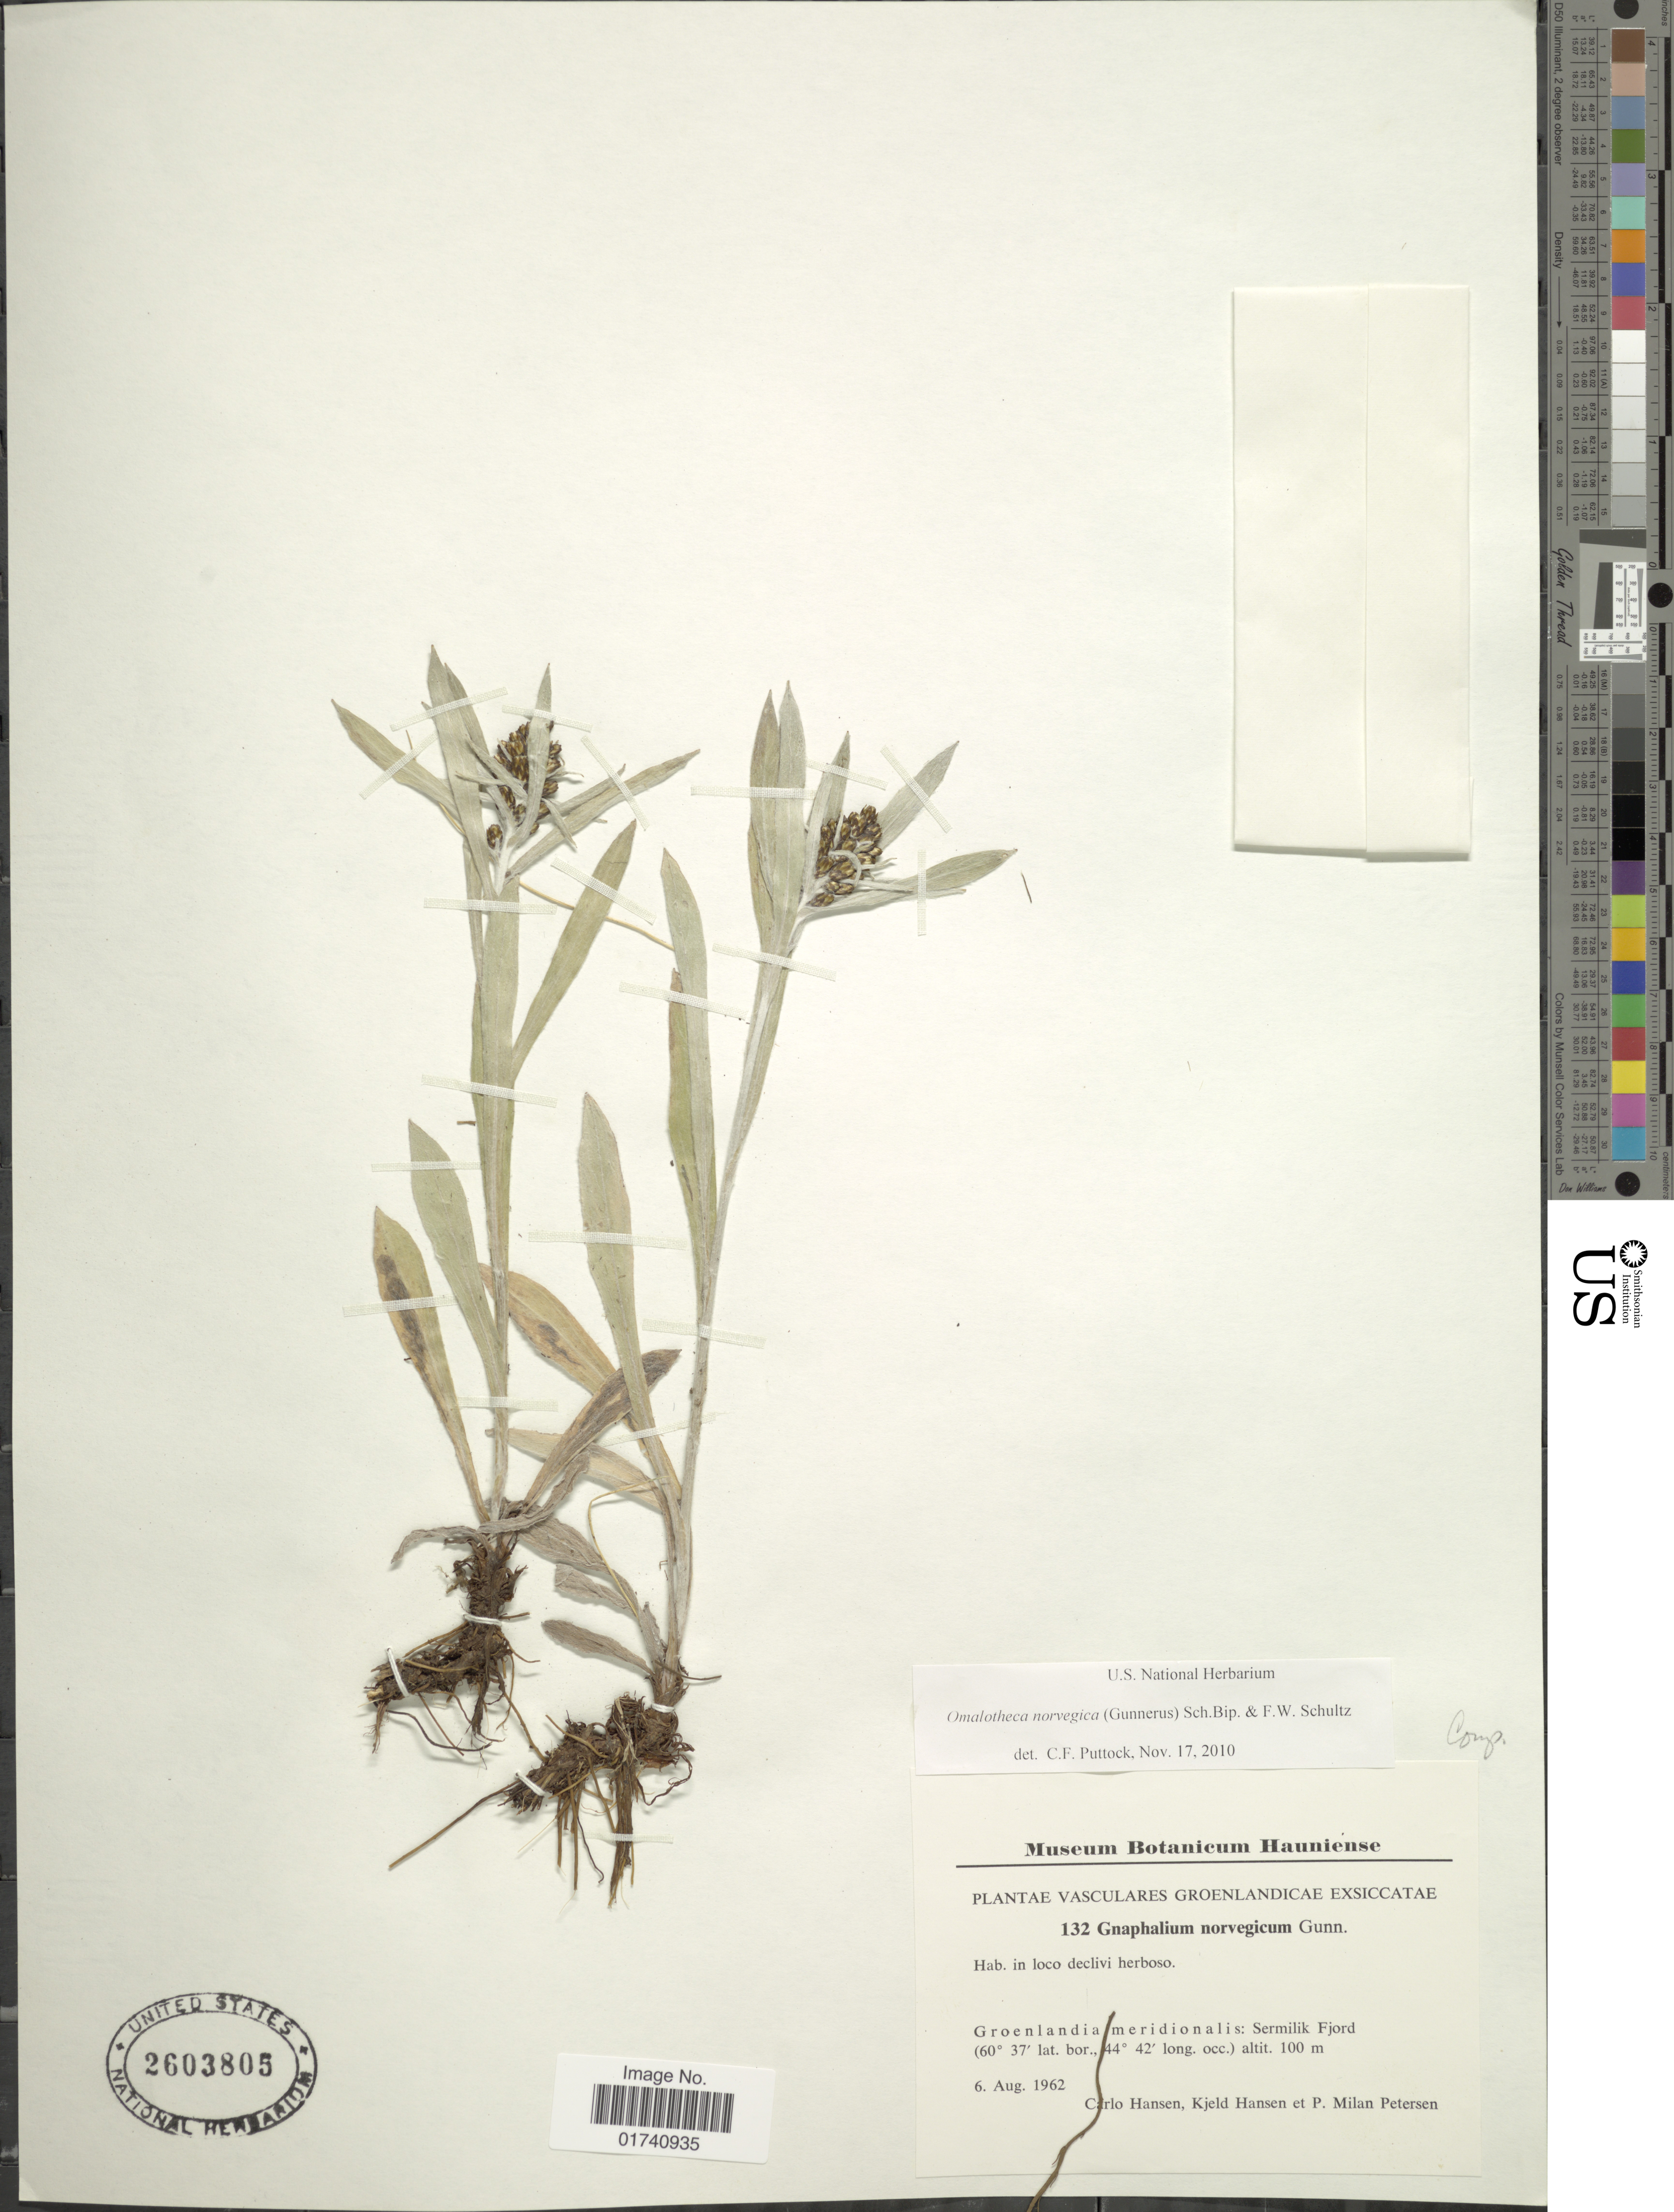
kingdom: Plantae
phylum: Tracheophyta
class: Magnoliopsida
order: Asterales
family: Asteraceae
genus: Omalotheca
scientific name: Omalotheca norvegica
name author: (Gunnerus) Sch. Bip. & F.W. Schultz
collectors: C. Hansen, K. Hansen & P. Petersen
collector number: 132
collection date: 1962-08-06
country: Greenland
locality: Groenlandia meridionalis: Sermilik Fjord.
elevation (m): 100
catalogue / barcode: US 2603805